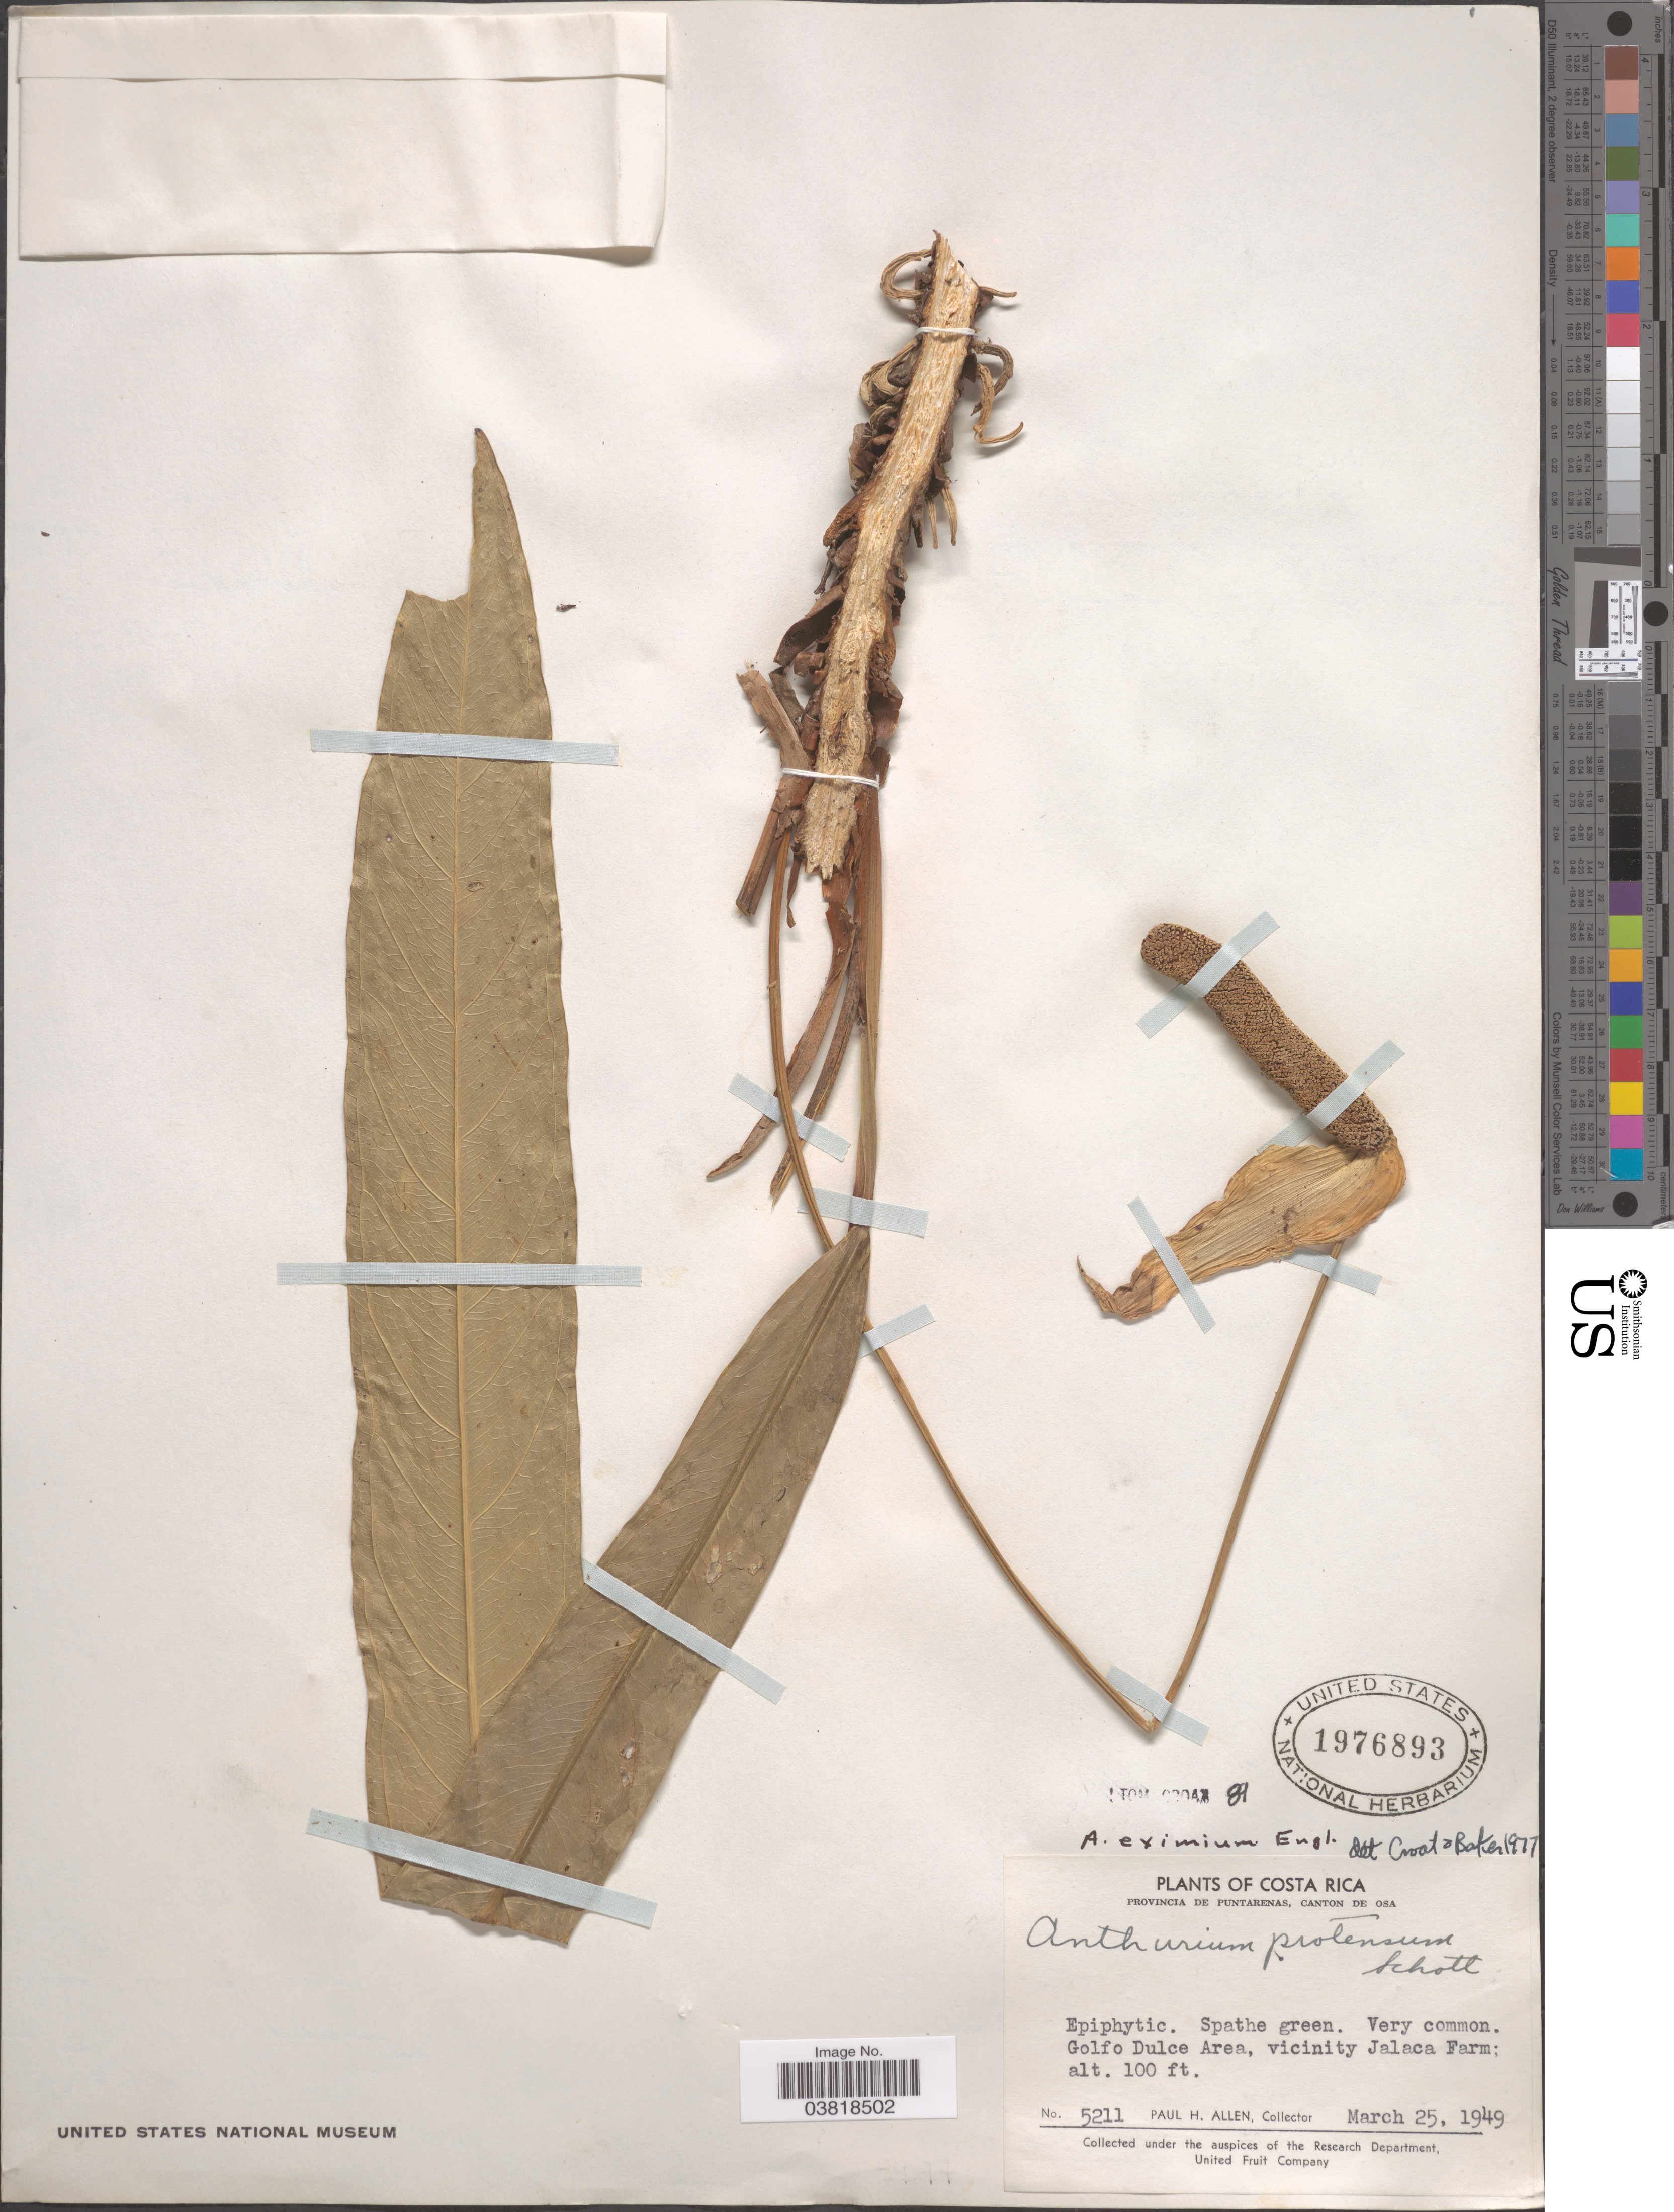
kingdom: Plantae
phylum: Tracheophyta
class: Liliopsida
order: Alismatales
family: Araceae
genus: Anthurium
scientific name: Anthurium eximium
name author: Engl.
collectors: P. H. Allen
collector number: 5211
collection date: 1949-03-25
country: Costa Rica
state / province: Puntarenas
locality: Canton de Osa. Golfo Dulce Area, vicinity Jalaca Farm.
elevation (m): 30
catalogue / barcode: US 1976893